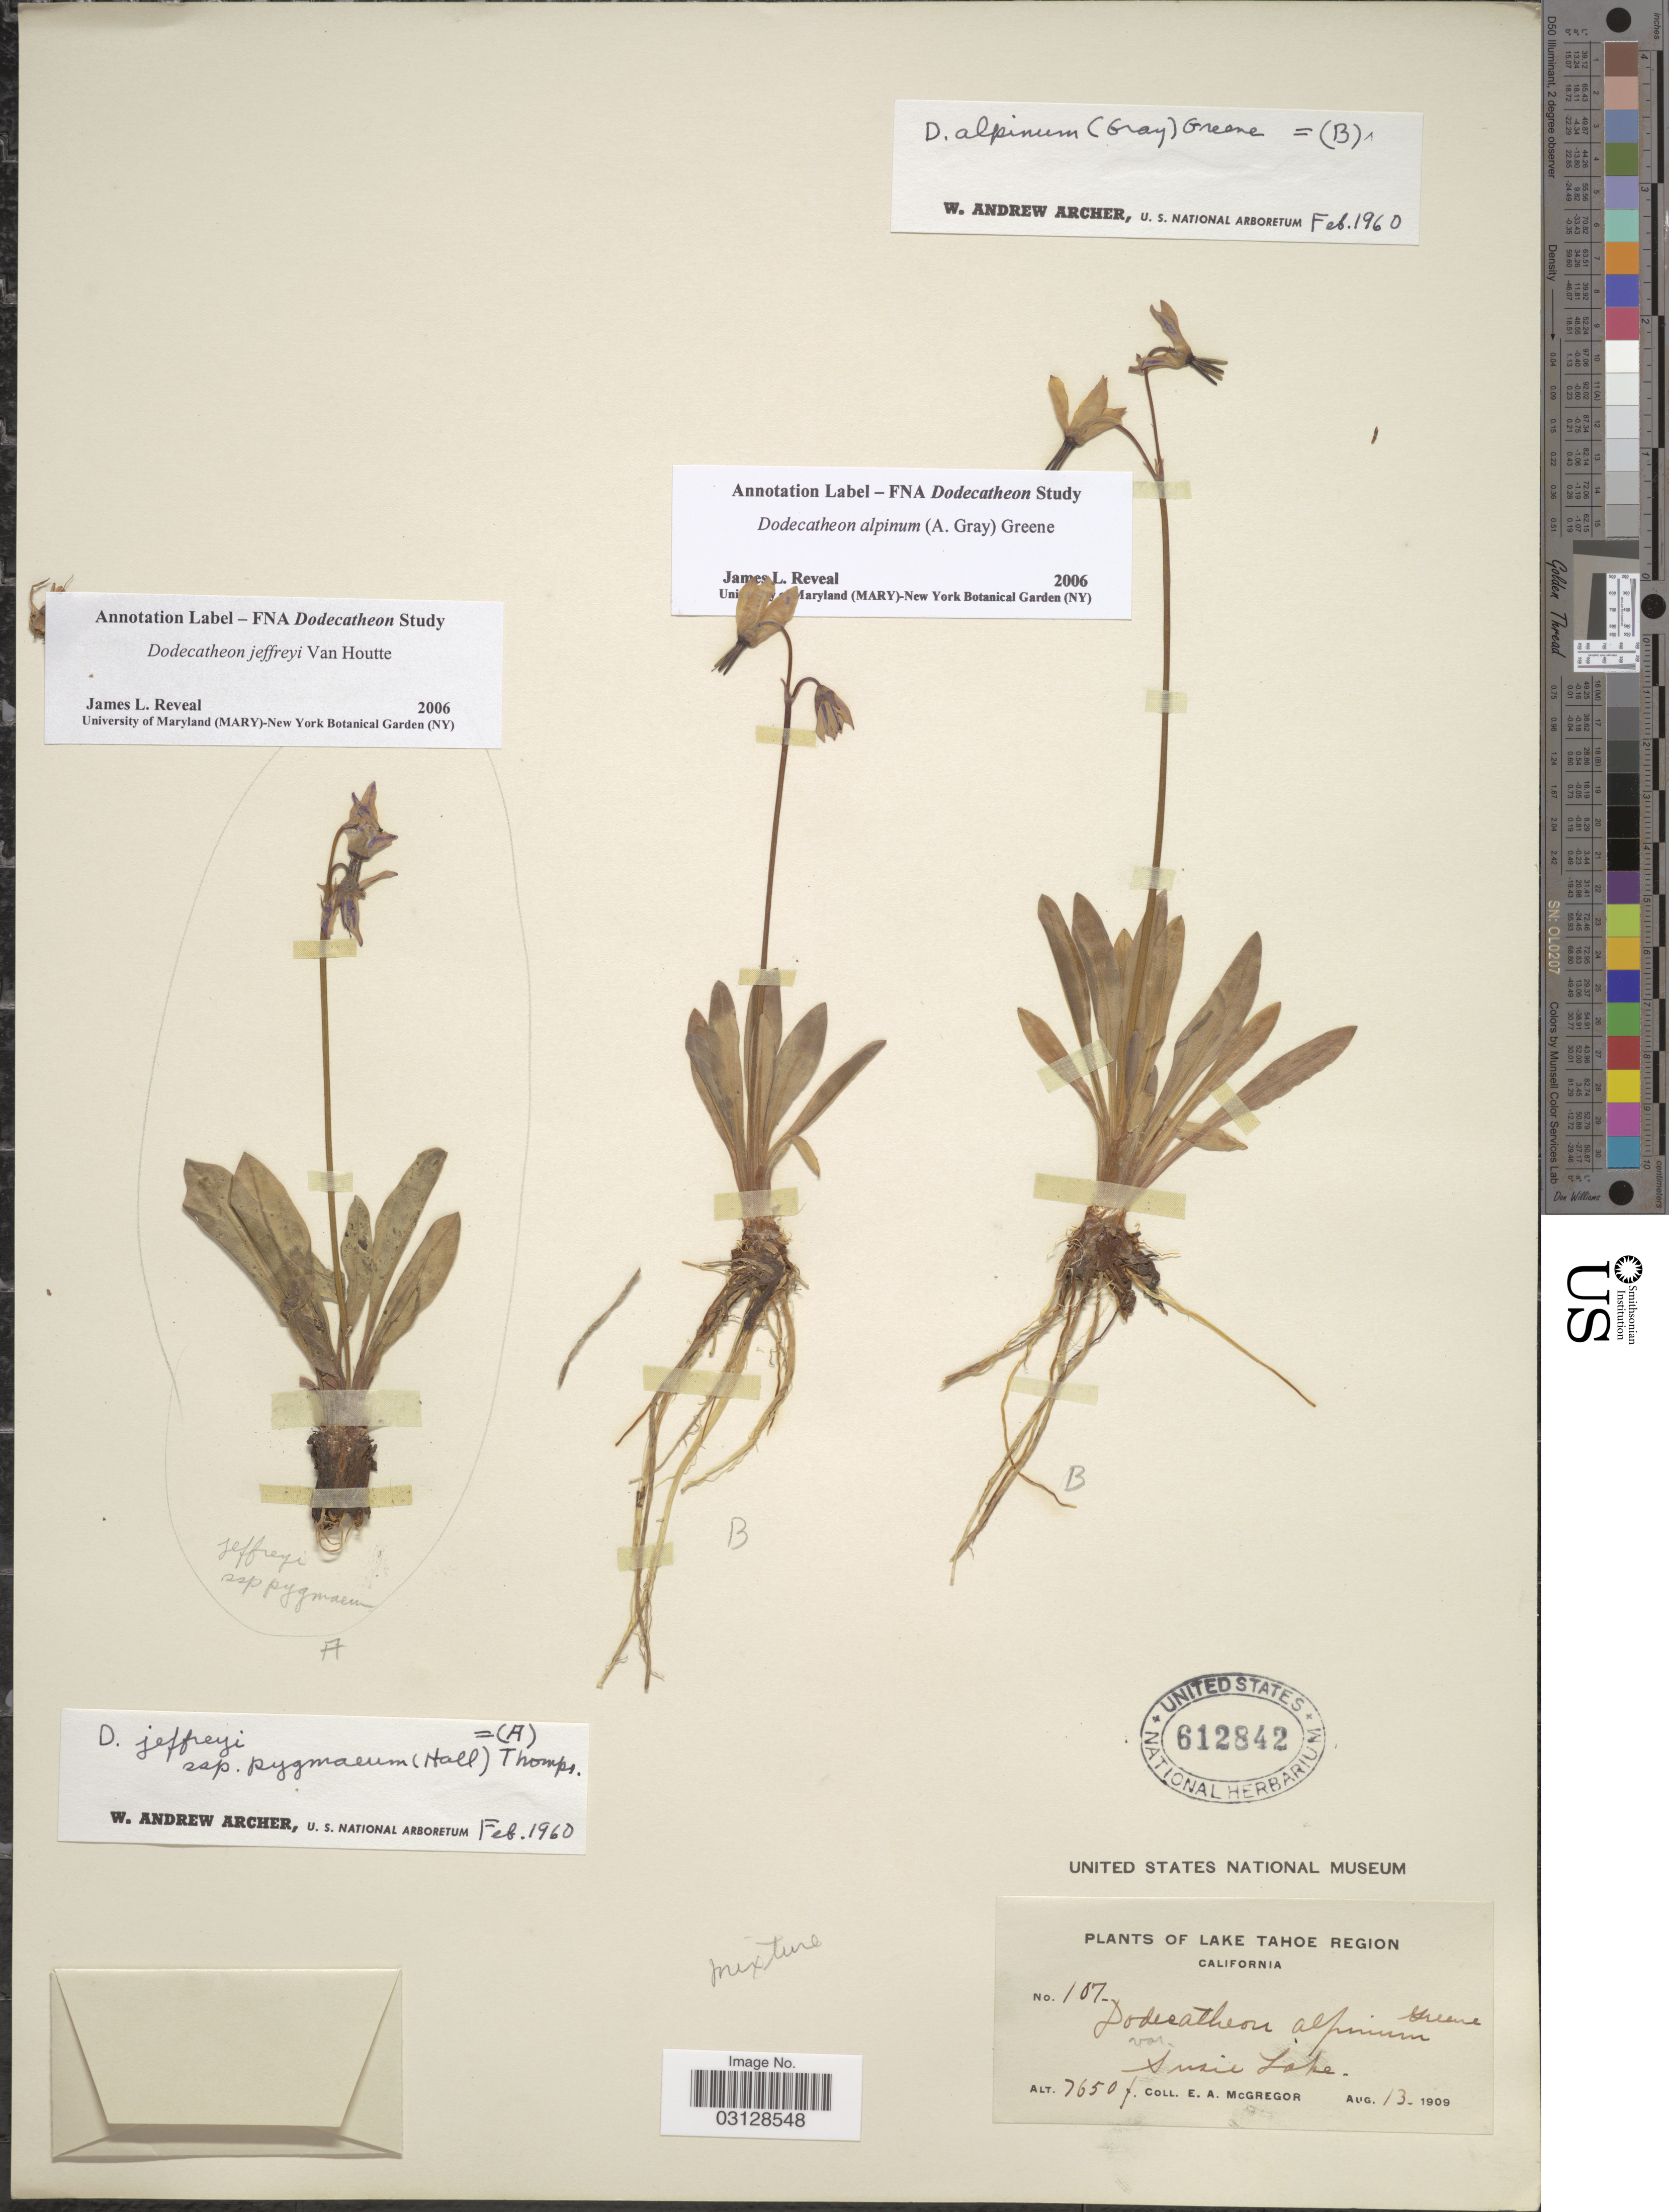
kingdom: Plantae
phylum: Tracheophyta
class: Magnoliopsida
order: Ericales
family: Primulaceae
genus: Dodecatheon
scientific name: Dodecatheon jeffreyi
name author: Van Houtte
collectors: E. A. McGregor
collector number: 107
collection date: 1909-08-13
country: United States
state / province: California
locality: Lake Tahoe Region. Suzie Lake.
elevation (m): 2332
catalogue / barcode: US 612842